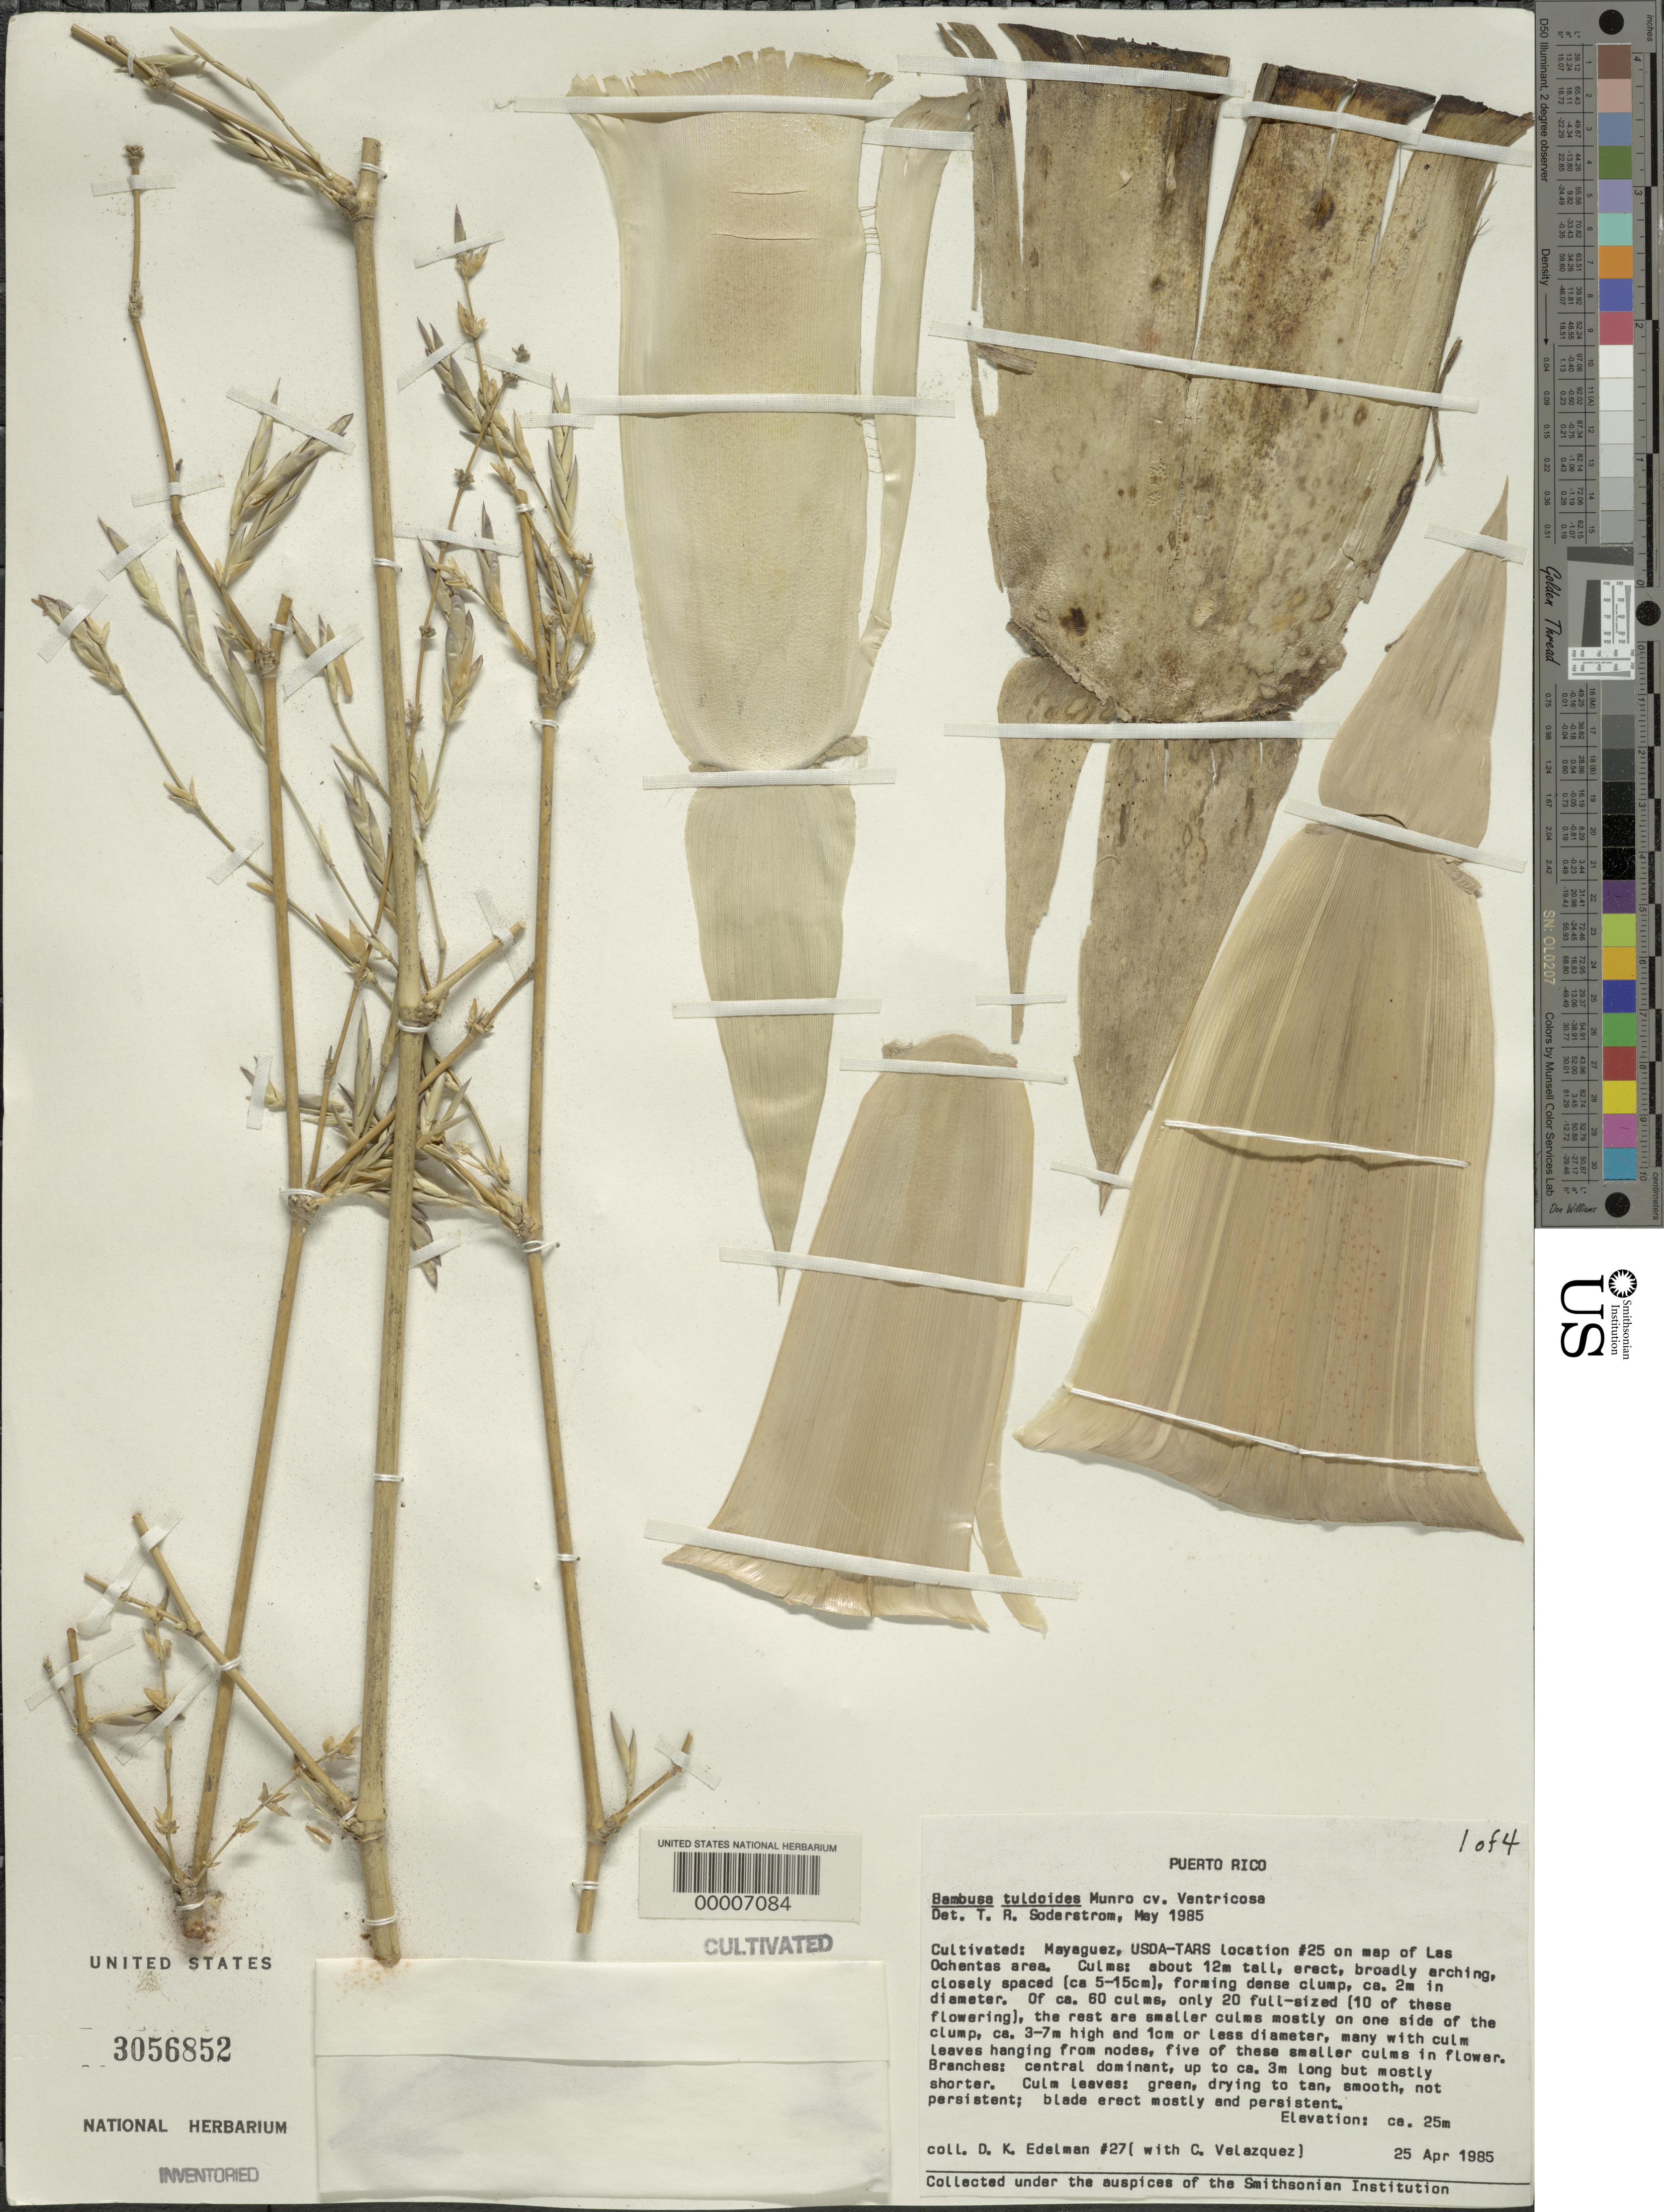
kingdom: Plantae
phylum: Tracheophyta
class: Liliopsida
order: Poales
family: Poaceae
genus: Bambusa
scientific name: Bambusa tuldoides var. ventricosa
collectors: D. Edelman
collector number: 27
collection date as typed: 25 Apr 1985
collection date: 1985-04-25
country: Puerto Rico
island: Greater Antilles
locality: Mayaguez, usda-tars, location 19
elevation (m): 25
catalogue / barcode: US 3056852